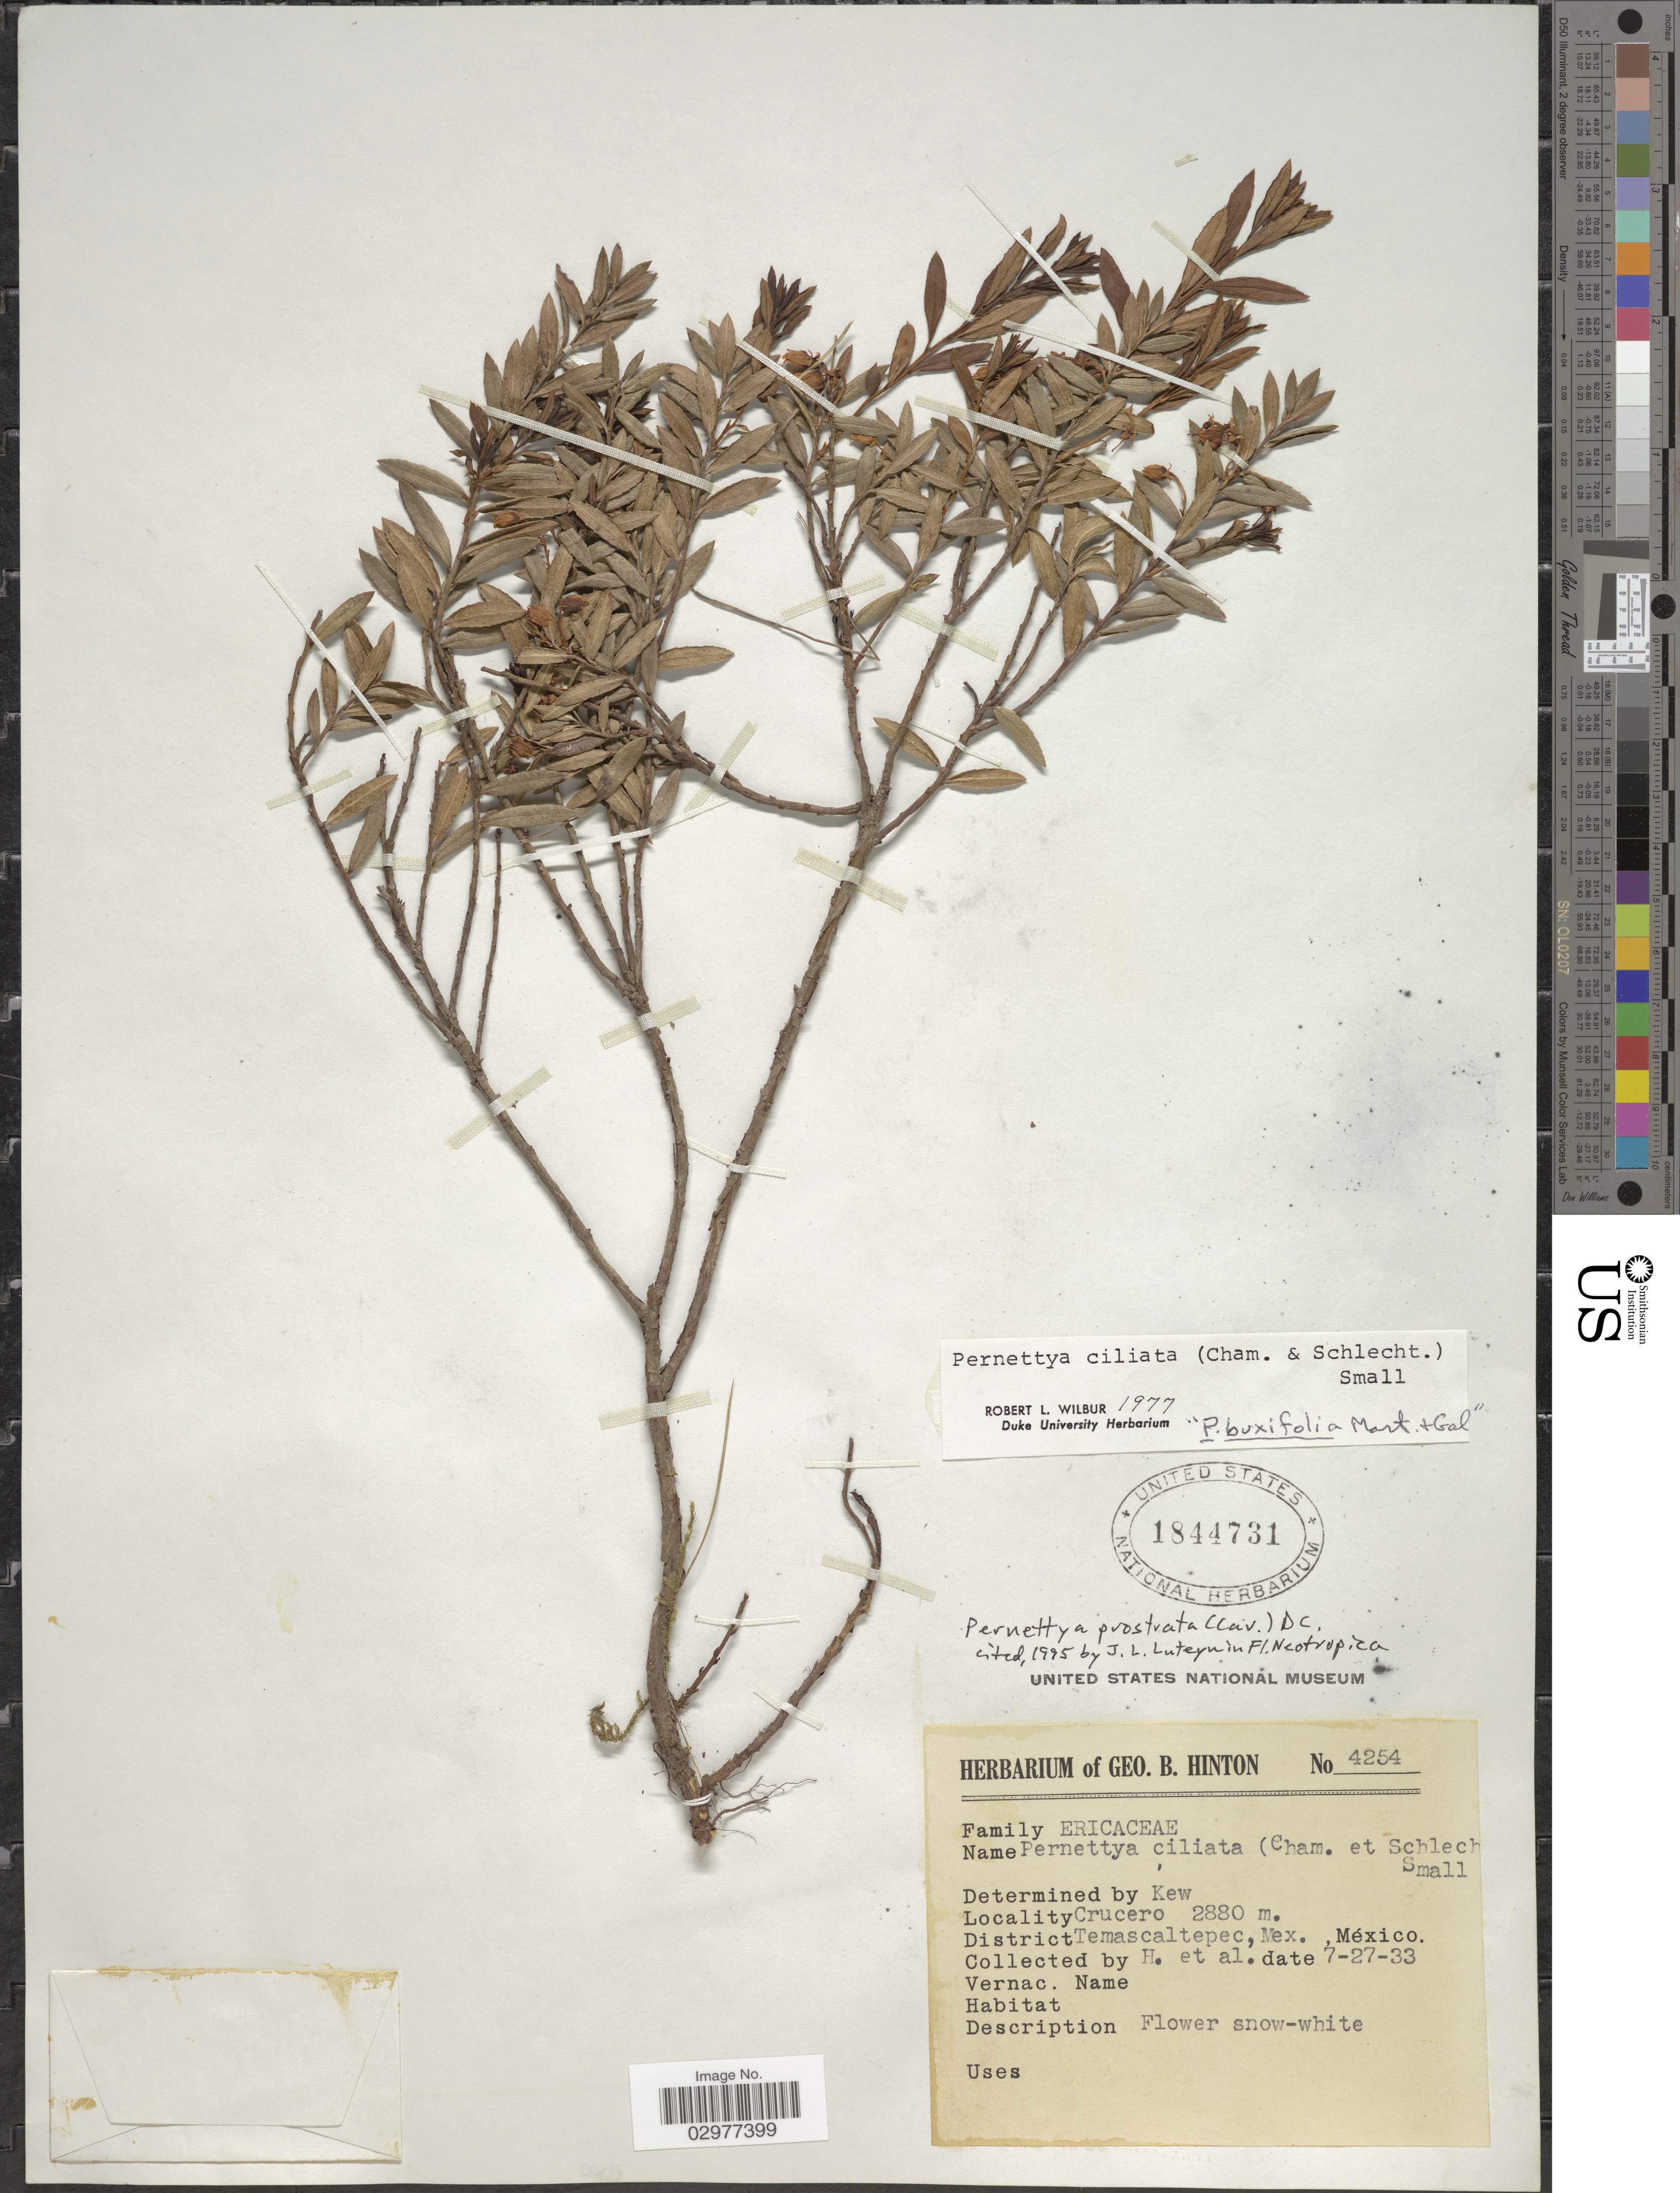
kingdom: Plantae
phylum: Tracheophyta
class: Magnoliopsida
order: Ericales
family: Ericaceae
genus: Pernettya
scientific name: Pernettya prostrata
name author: (Cav.) DC.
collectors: G. B. Hinton & et al.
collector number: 4254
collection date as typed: Transcribed d/m/y: 27/7/33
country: Mexico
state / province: México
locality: Crucero. District Temascaltepec.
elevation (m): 2880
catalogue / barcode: US 1844731